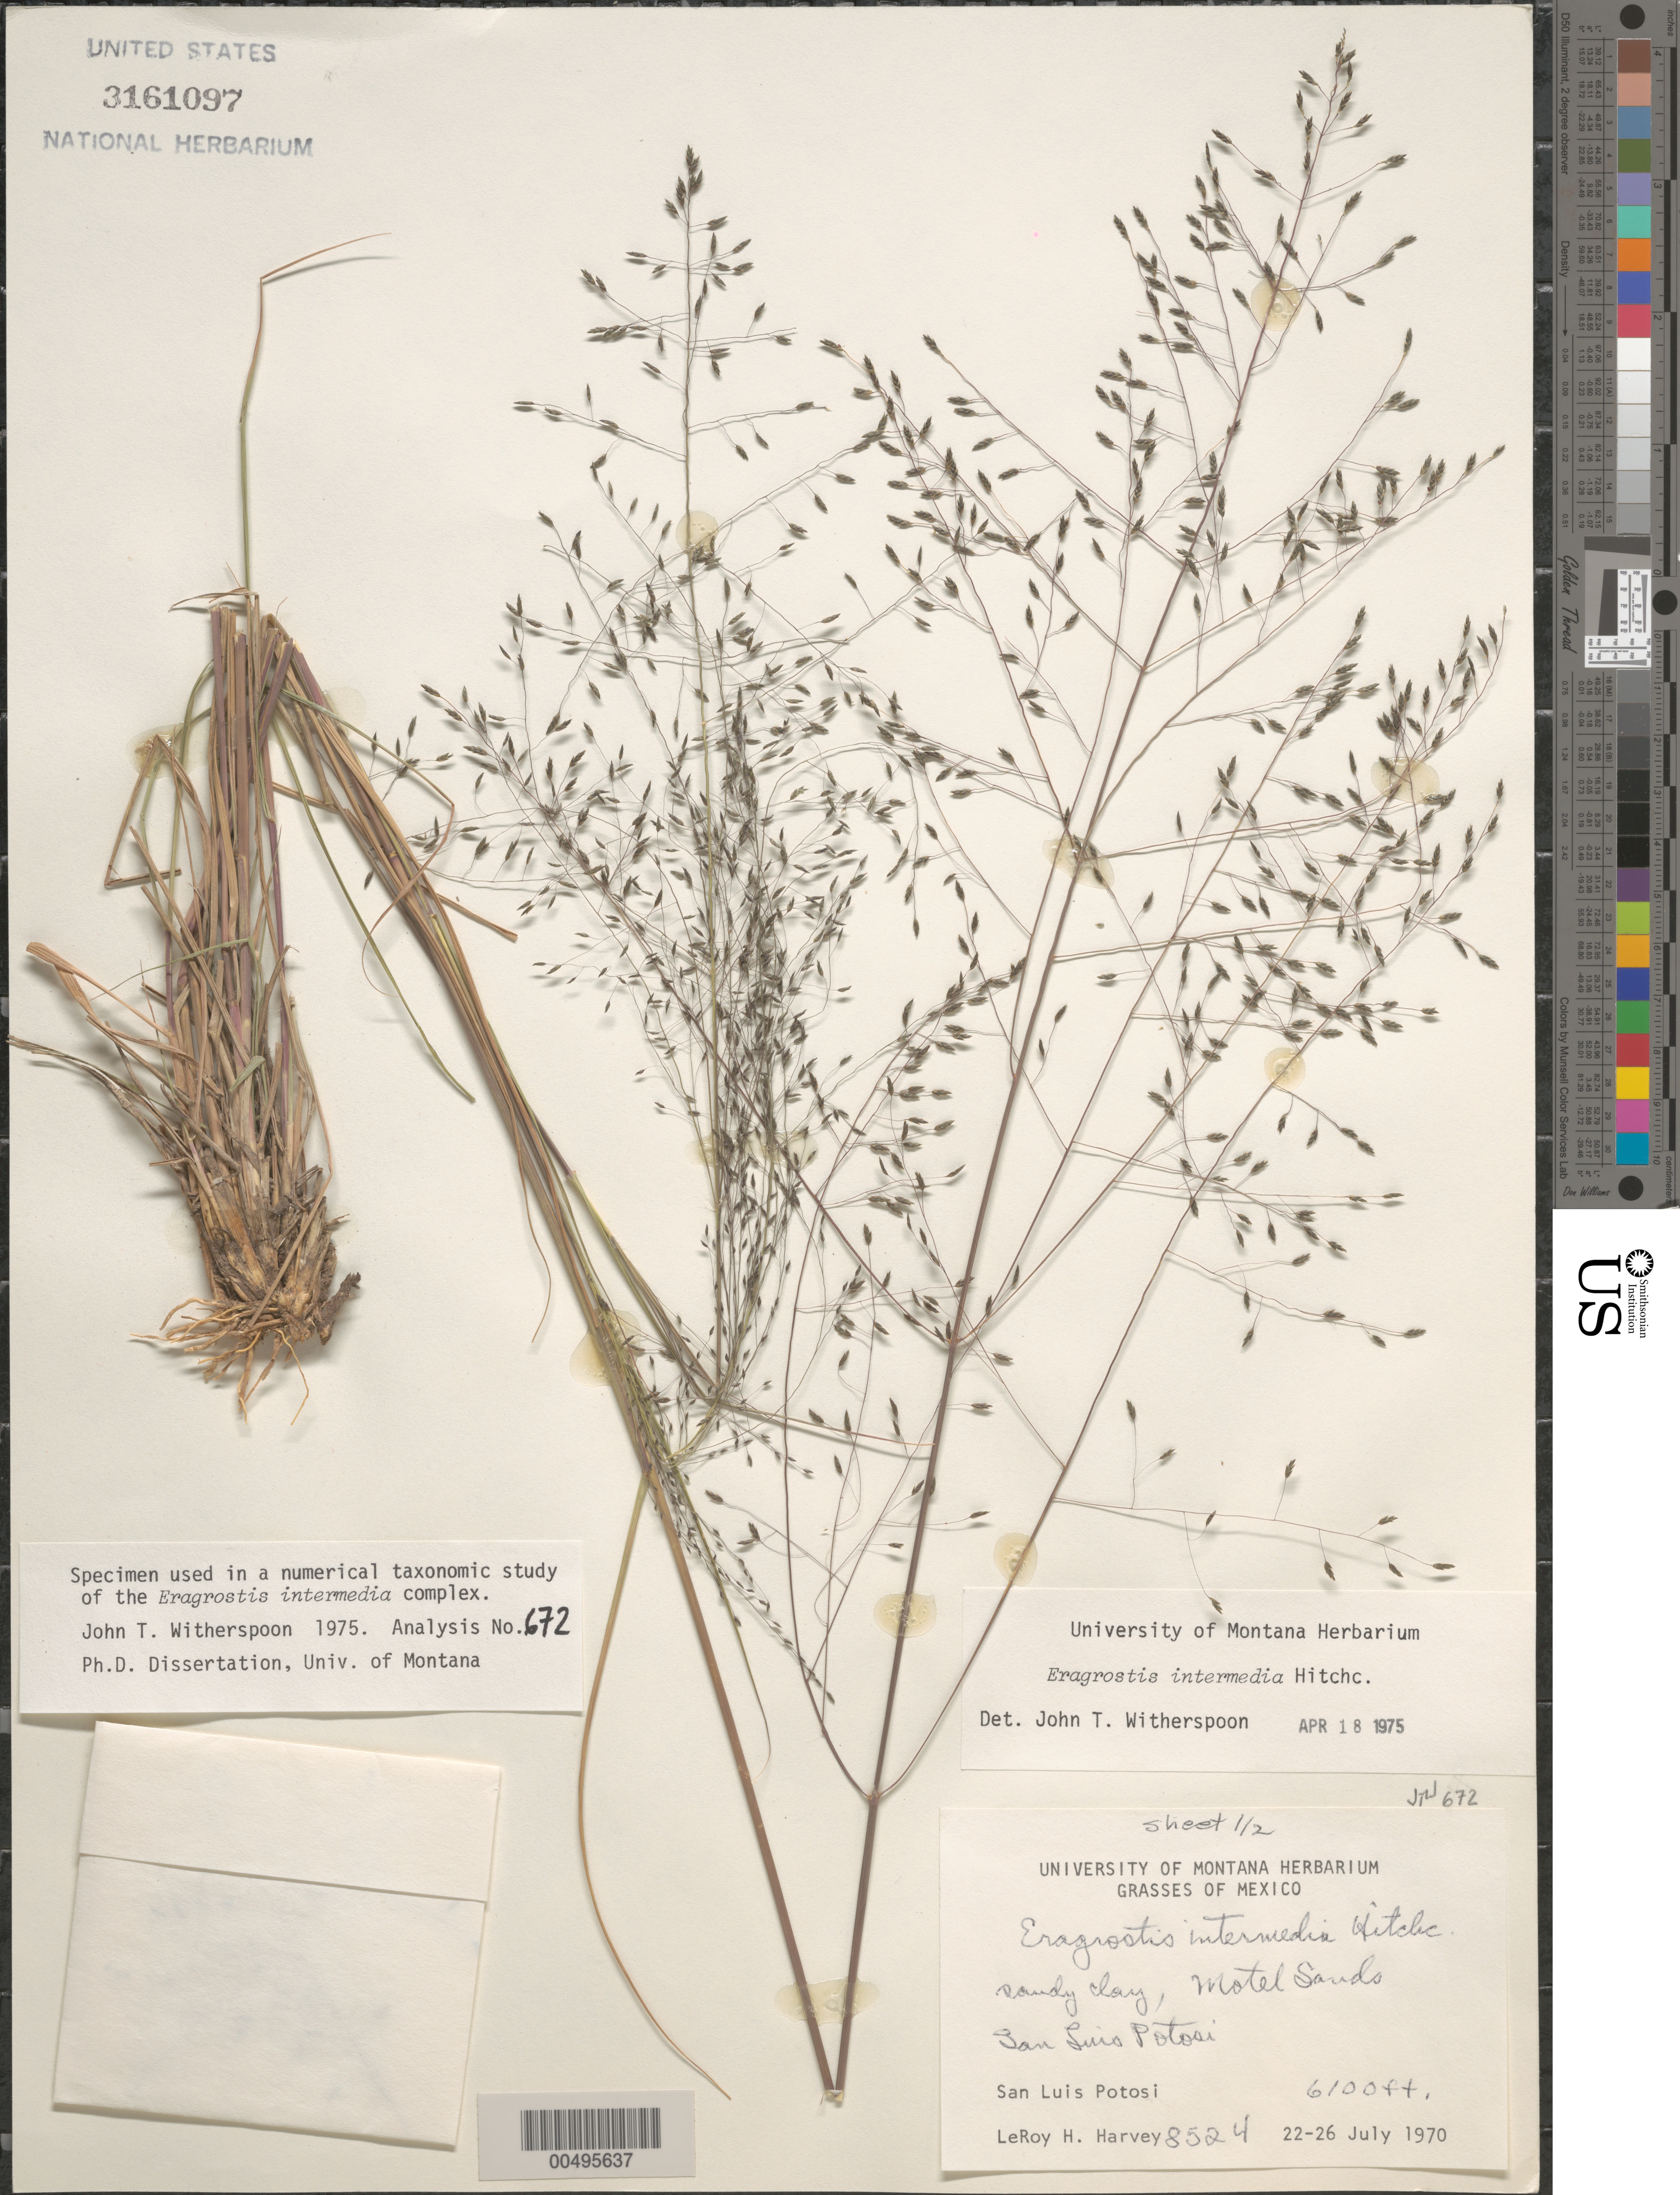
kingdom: Plantae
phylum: Tracheophyta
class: Liliopsida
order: Poales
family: Poaceae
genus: Eragrostis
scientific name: Eragrostis intermedia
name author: Hitchc.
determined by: Witherspoon, John T.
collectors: L. H. Harvey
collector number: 8524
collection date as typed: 22 Jul 1970 to 26 Jul 1970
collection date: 1970-07-22/1970-07-26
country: Mexico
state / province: San Luis Potosi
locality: Motel Sands, San Luis Potosi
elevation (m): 1859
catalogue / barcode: US 3161097